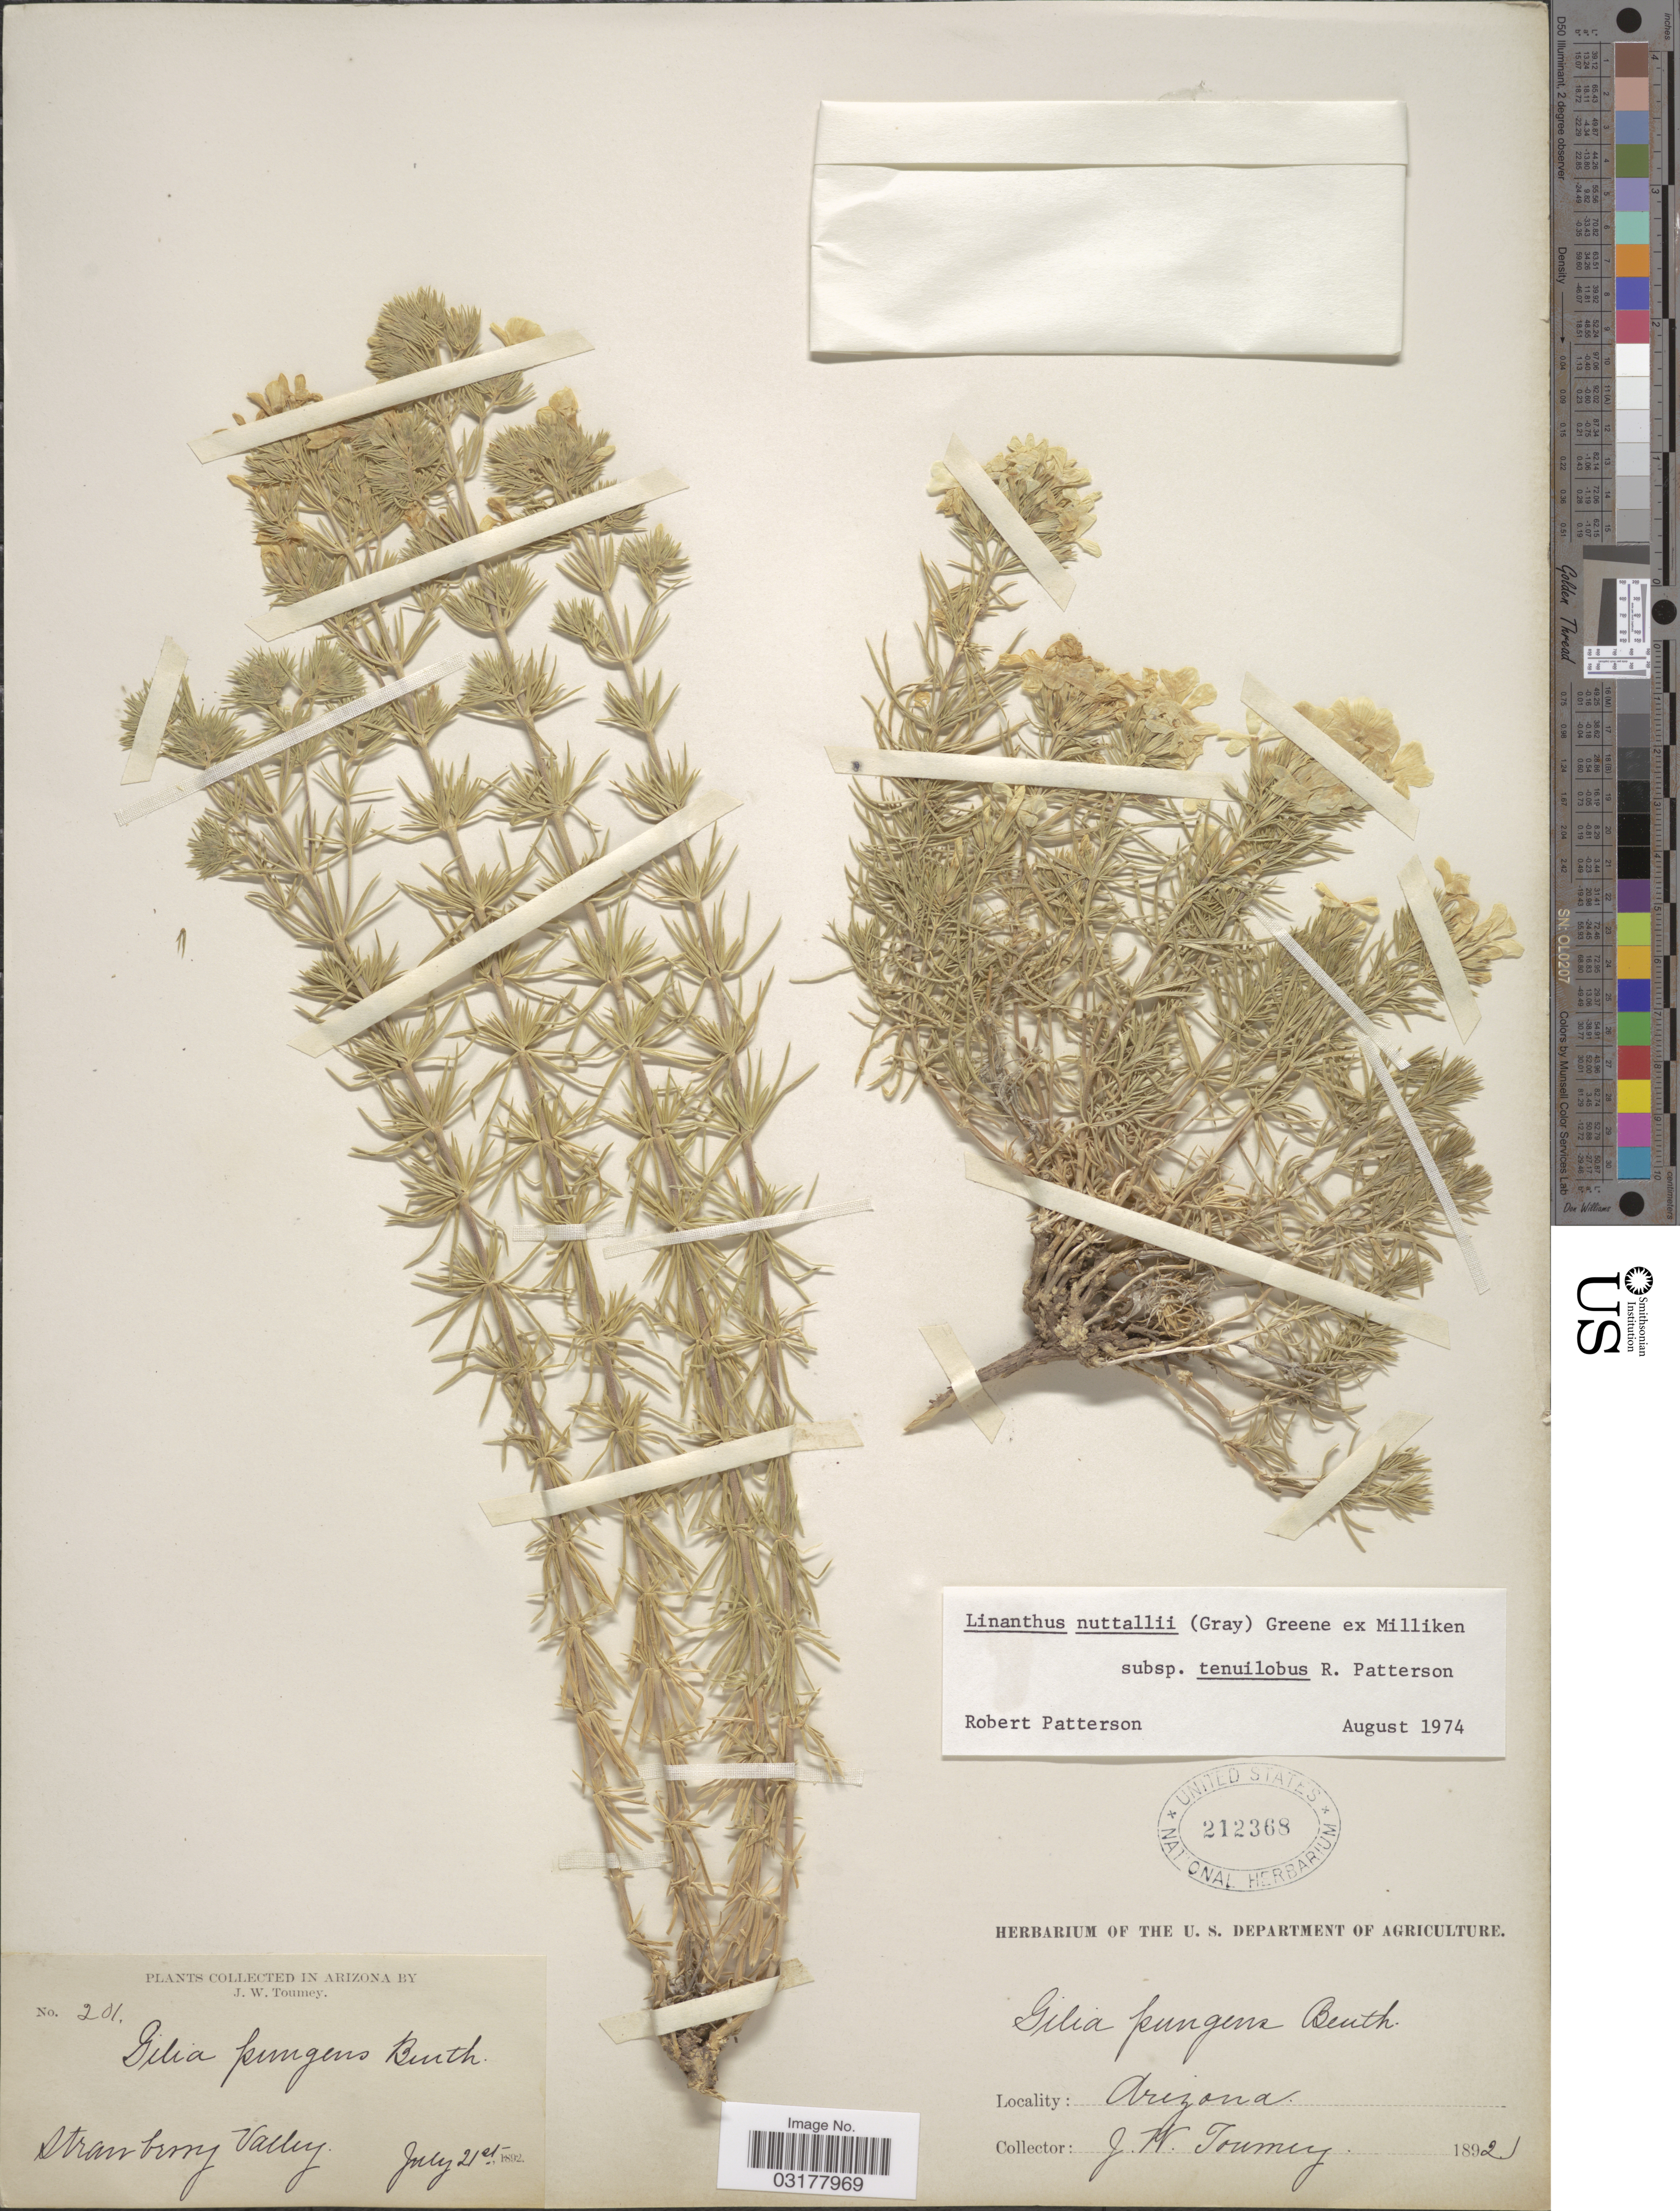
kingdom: Plantae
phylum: Tracheophyta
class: Magnoliopsida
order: Ericales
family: Polemoniaceae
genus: Leptosiphon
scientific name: Leptosiphon nuttallii subsp. nuttallii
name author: (A. Gray) J.M. Porter & L.A. Johnson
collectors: J. W. Toumey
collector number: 201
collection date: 1892-07-21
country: United States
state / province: Arizona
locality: Strawberry Valley.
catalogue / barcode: US 212368